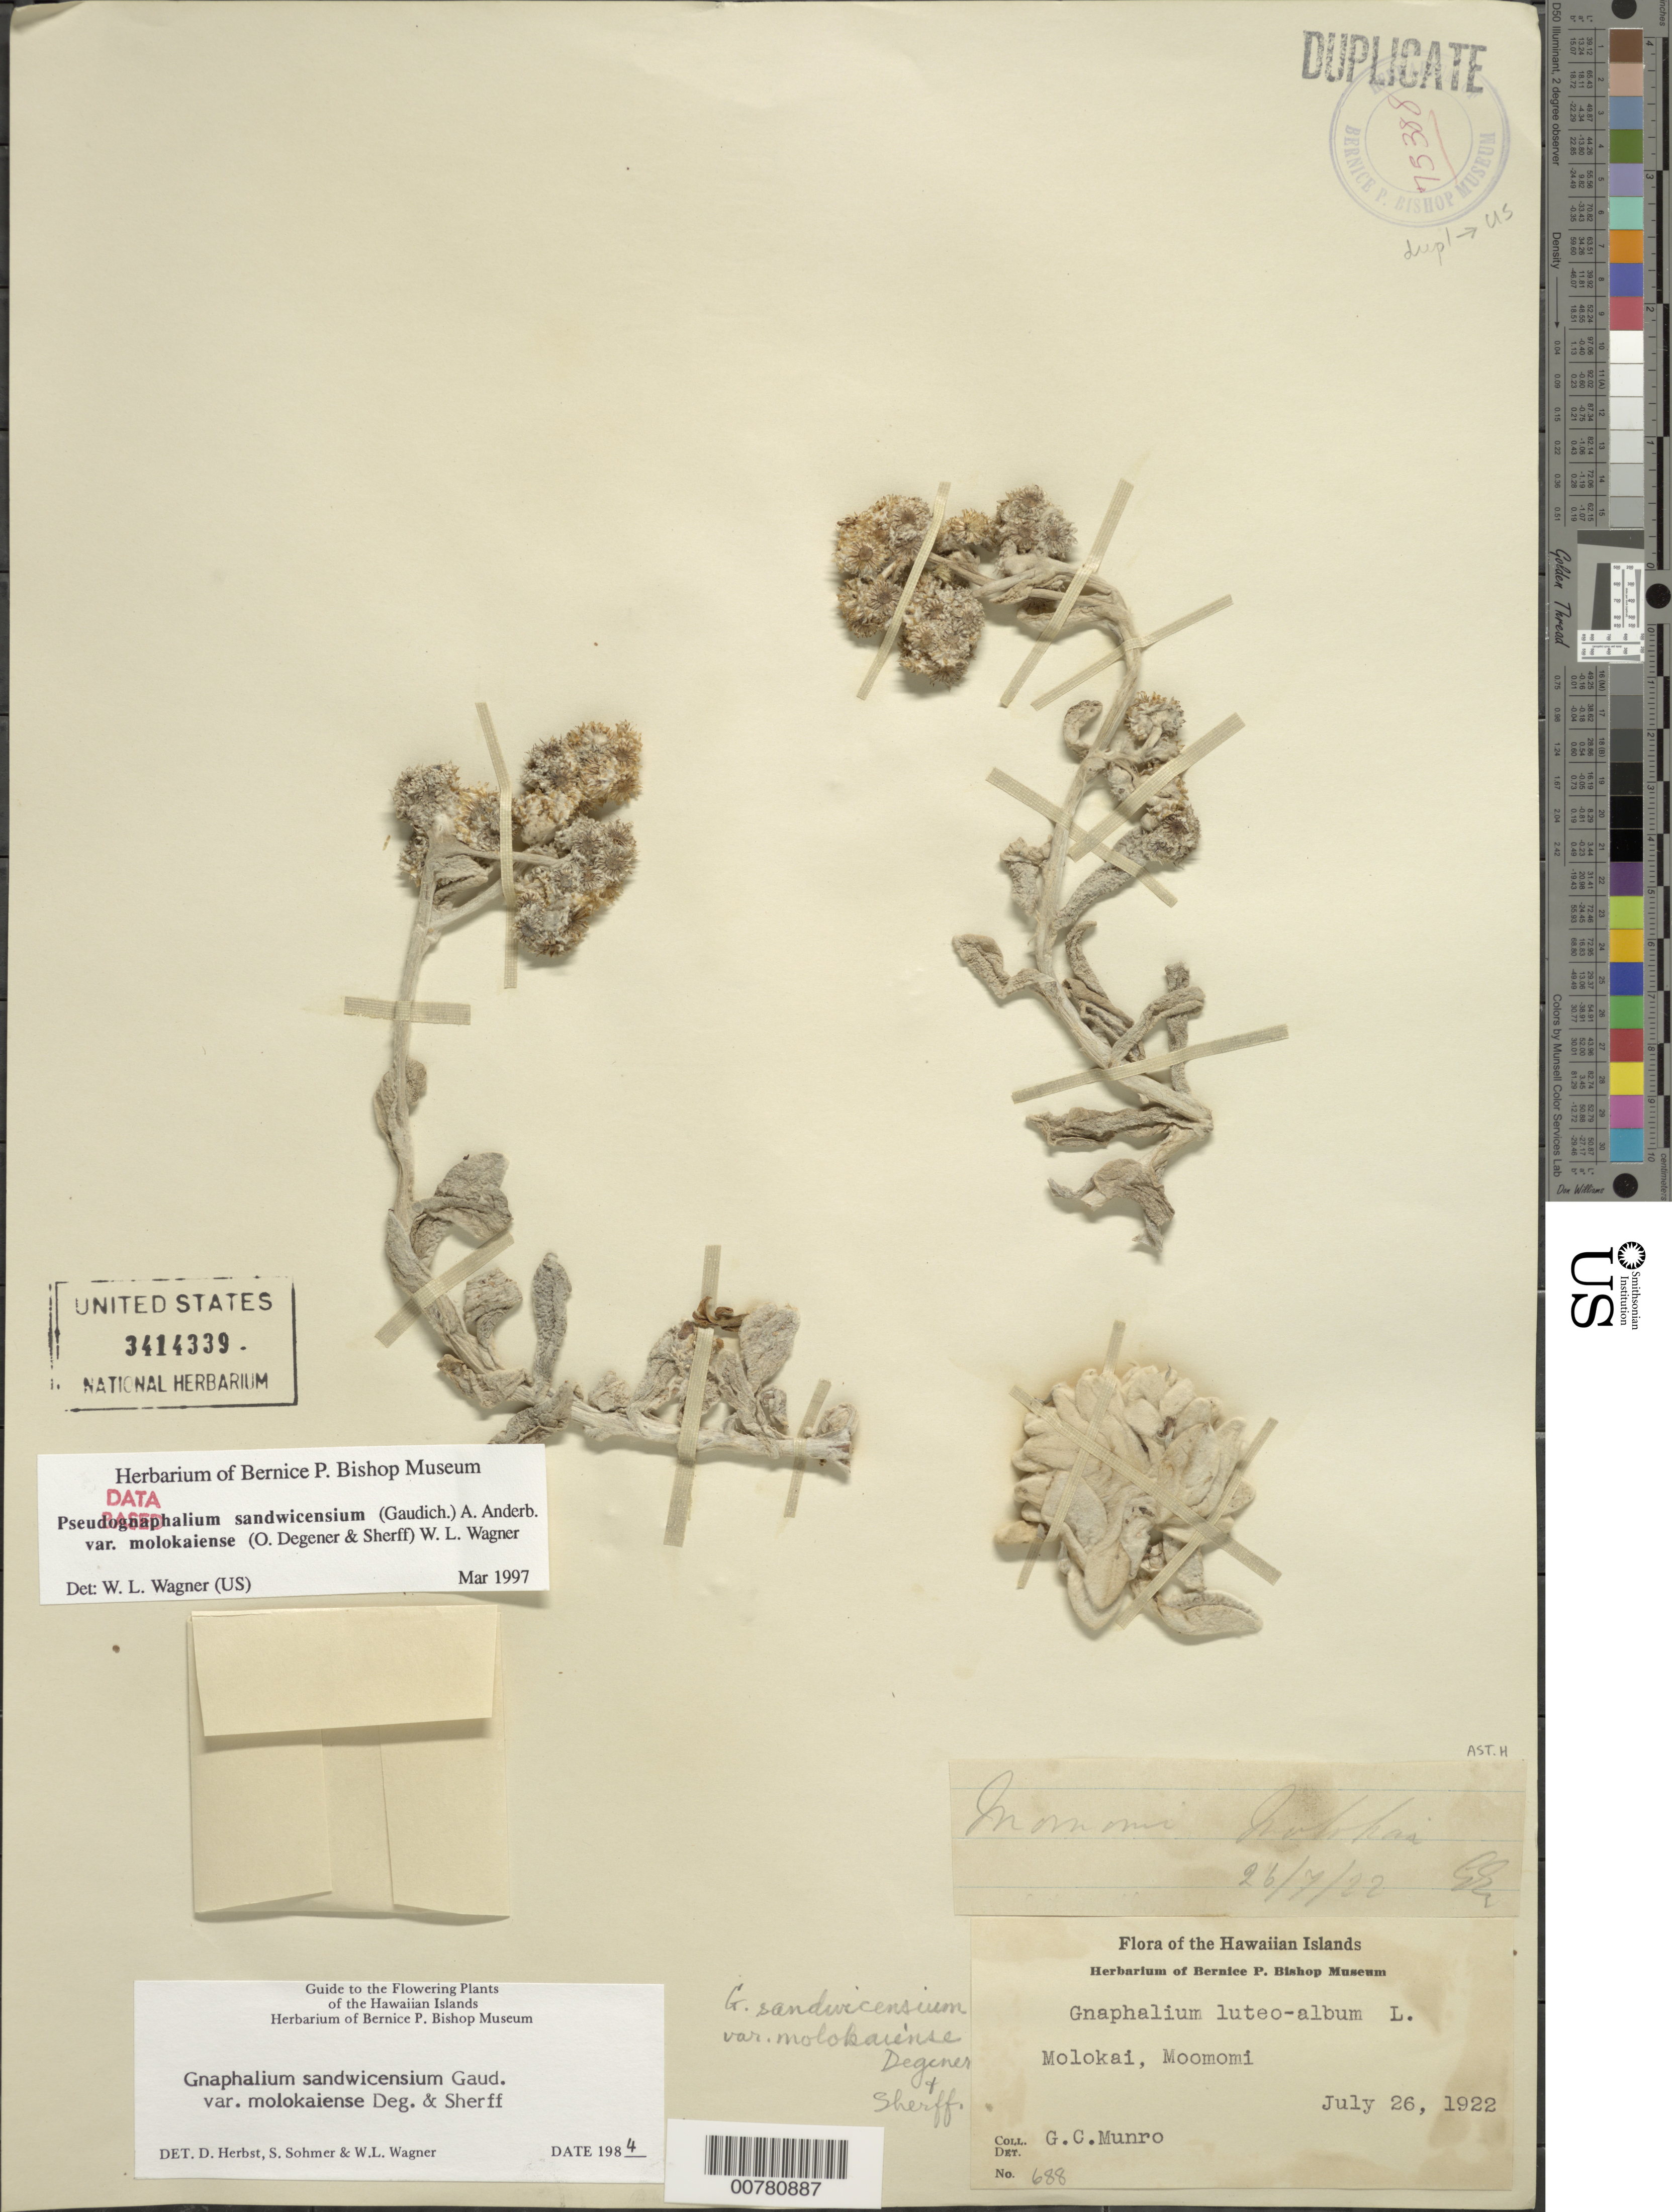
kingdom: Plantae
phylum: Tracheophyta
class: Magnoliopsida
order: Asterales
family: Asteraceae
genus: Pseudognaphalium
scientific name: Pseudognaphalium sandwicensium var. molokaiense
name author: (O. Deg. & Sherff) W.L. Wagner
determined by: Wagner, W. L., (BOT), Smithsonian Institution - National Museum of Natural History (UNITED STATES)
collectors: G. C. Munro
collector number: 688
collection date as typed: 26 Jul 1922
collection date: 1922-07-26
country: United States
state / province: Hawaii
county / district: Maui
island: Moloka'i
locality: Moomomi sandhills.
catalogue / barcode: US 3414339